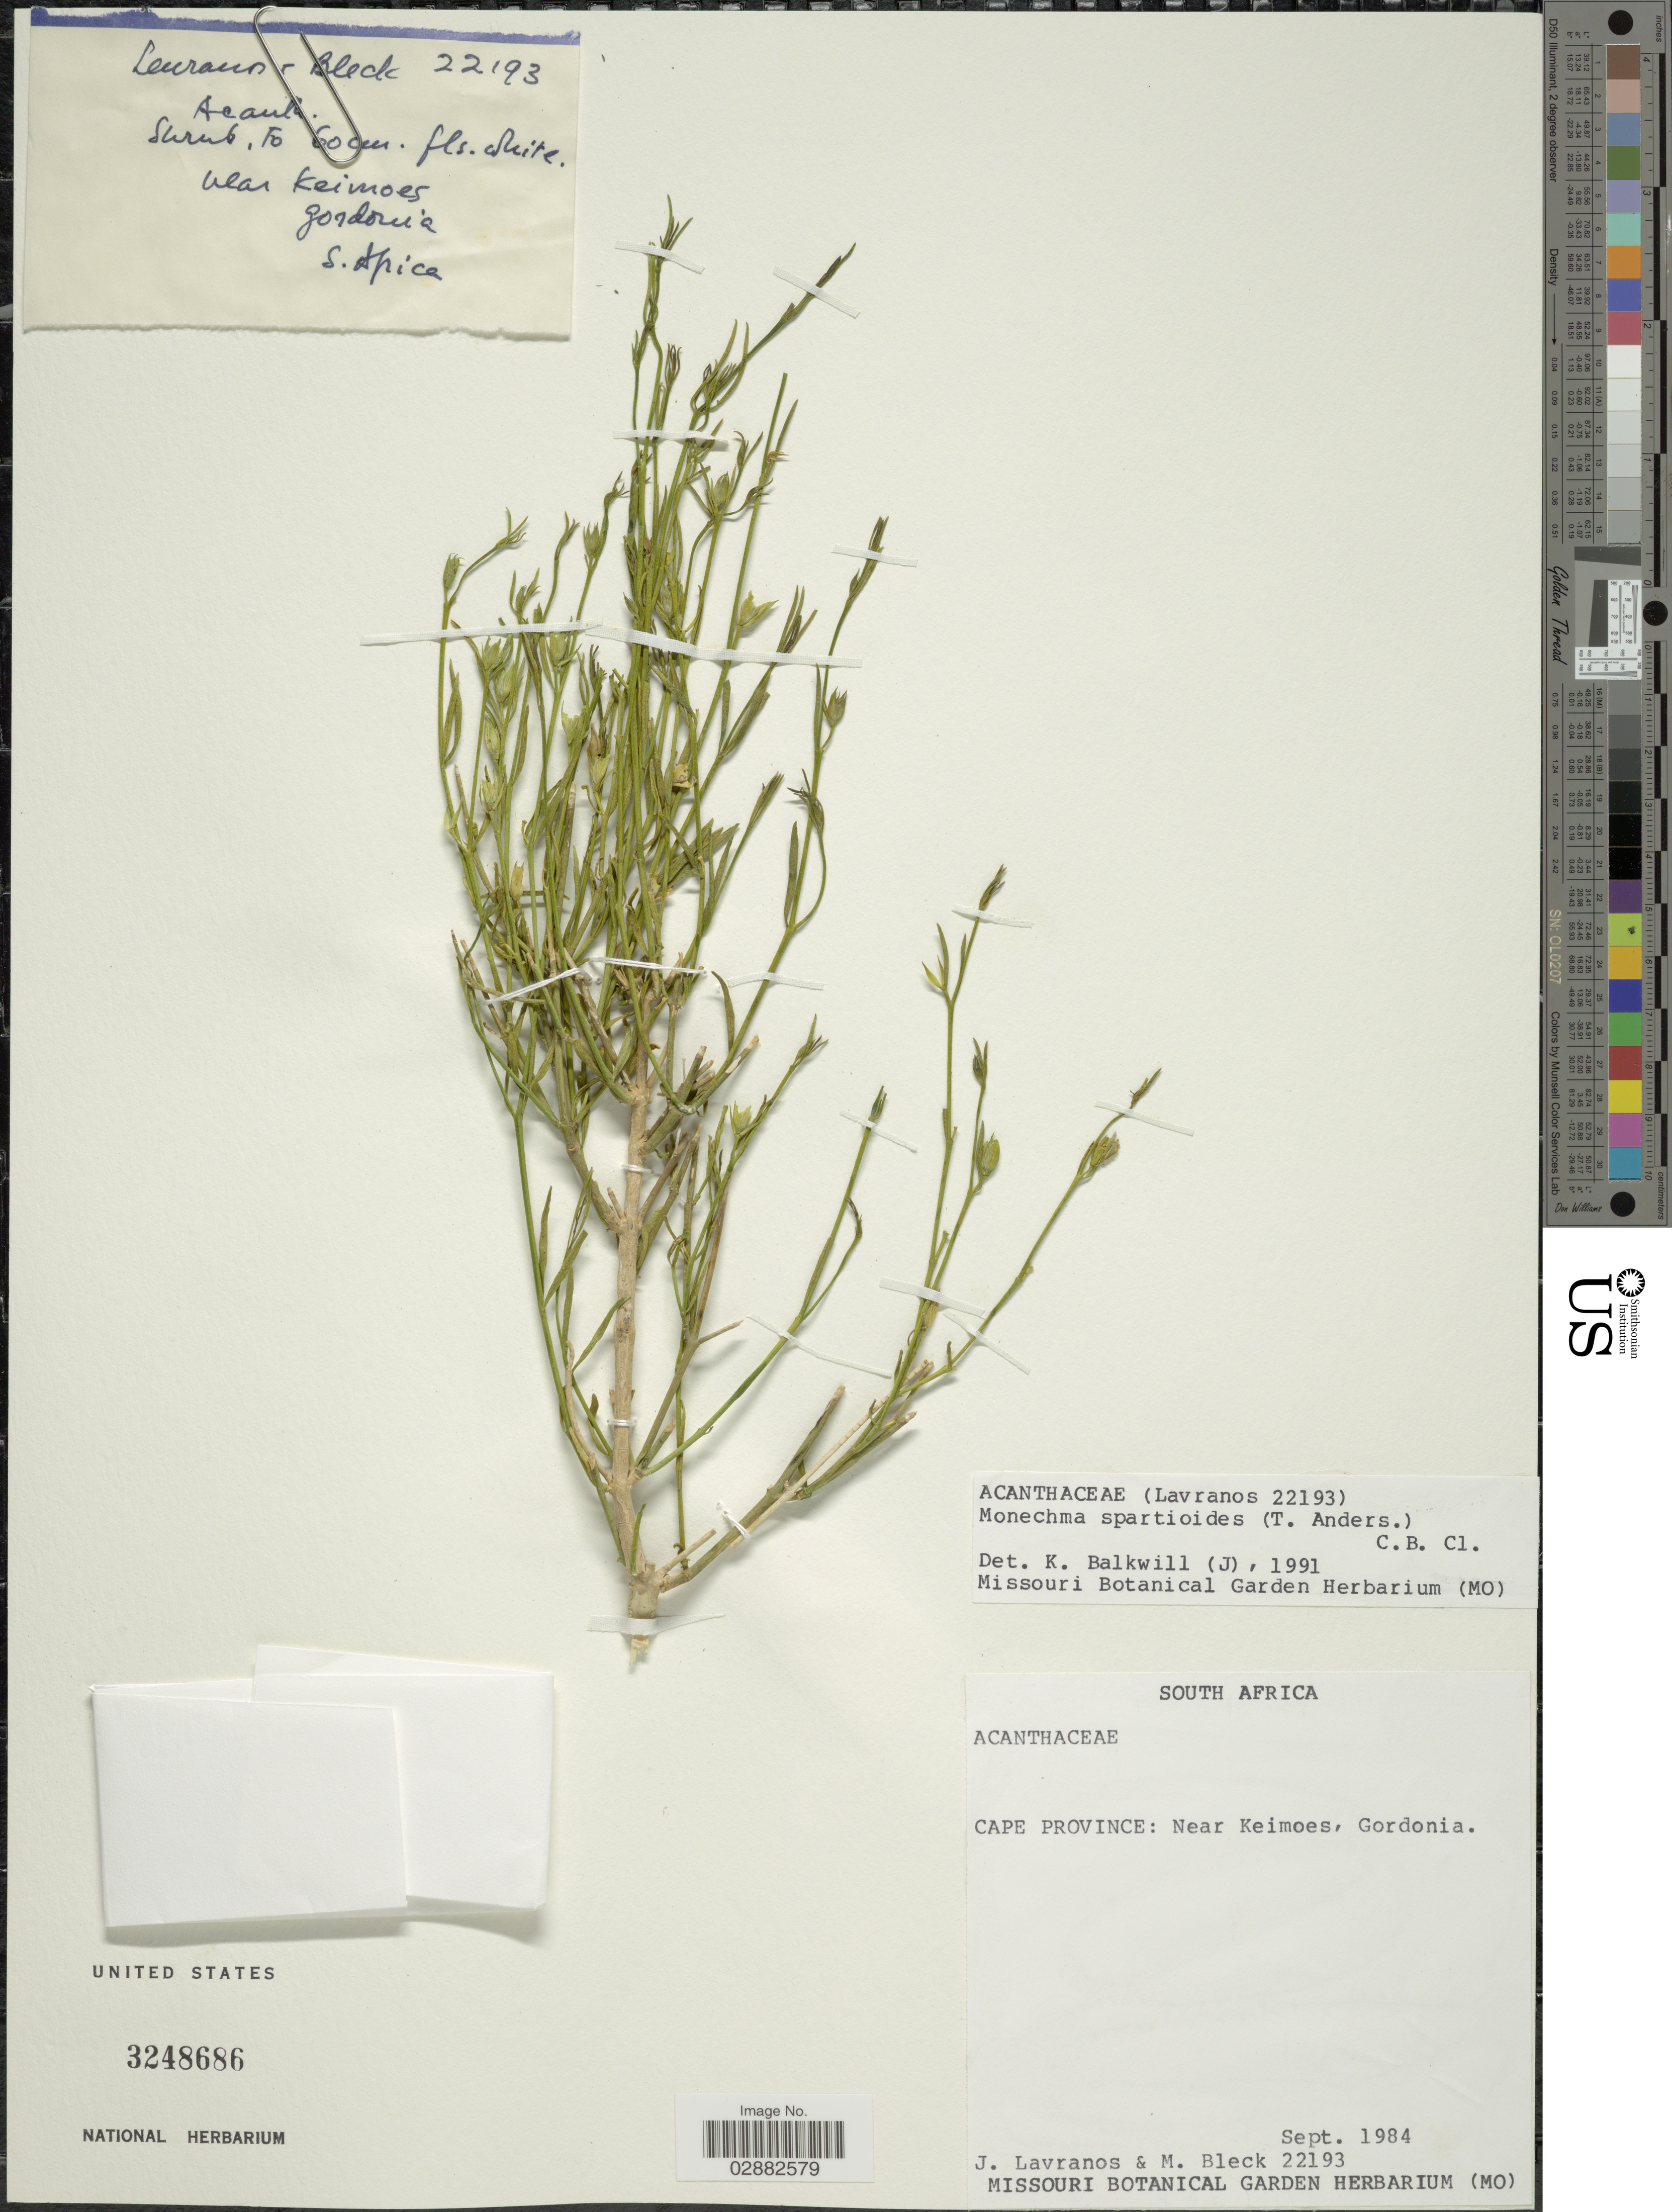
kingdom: Plantae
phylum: Tracheophyta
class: Magnoliopsida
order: Lamiales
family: Acanthaceae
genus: Justicia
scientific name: Justicia spartioides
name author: T. Anderson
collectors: J. Lavranos & M. Bleck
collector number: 22193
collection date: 1984-09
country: South Africa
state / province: Northern Cape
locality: Near Keimoes, Gordonia.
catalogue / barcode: US 3248686